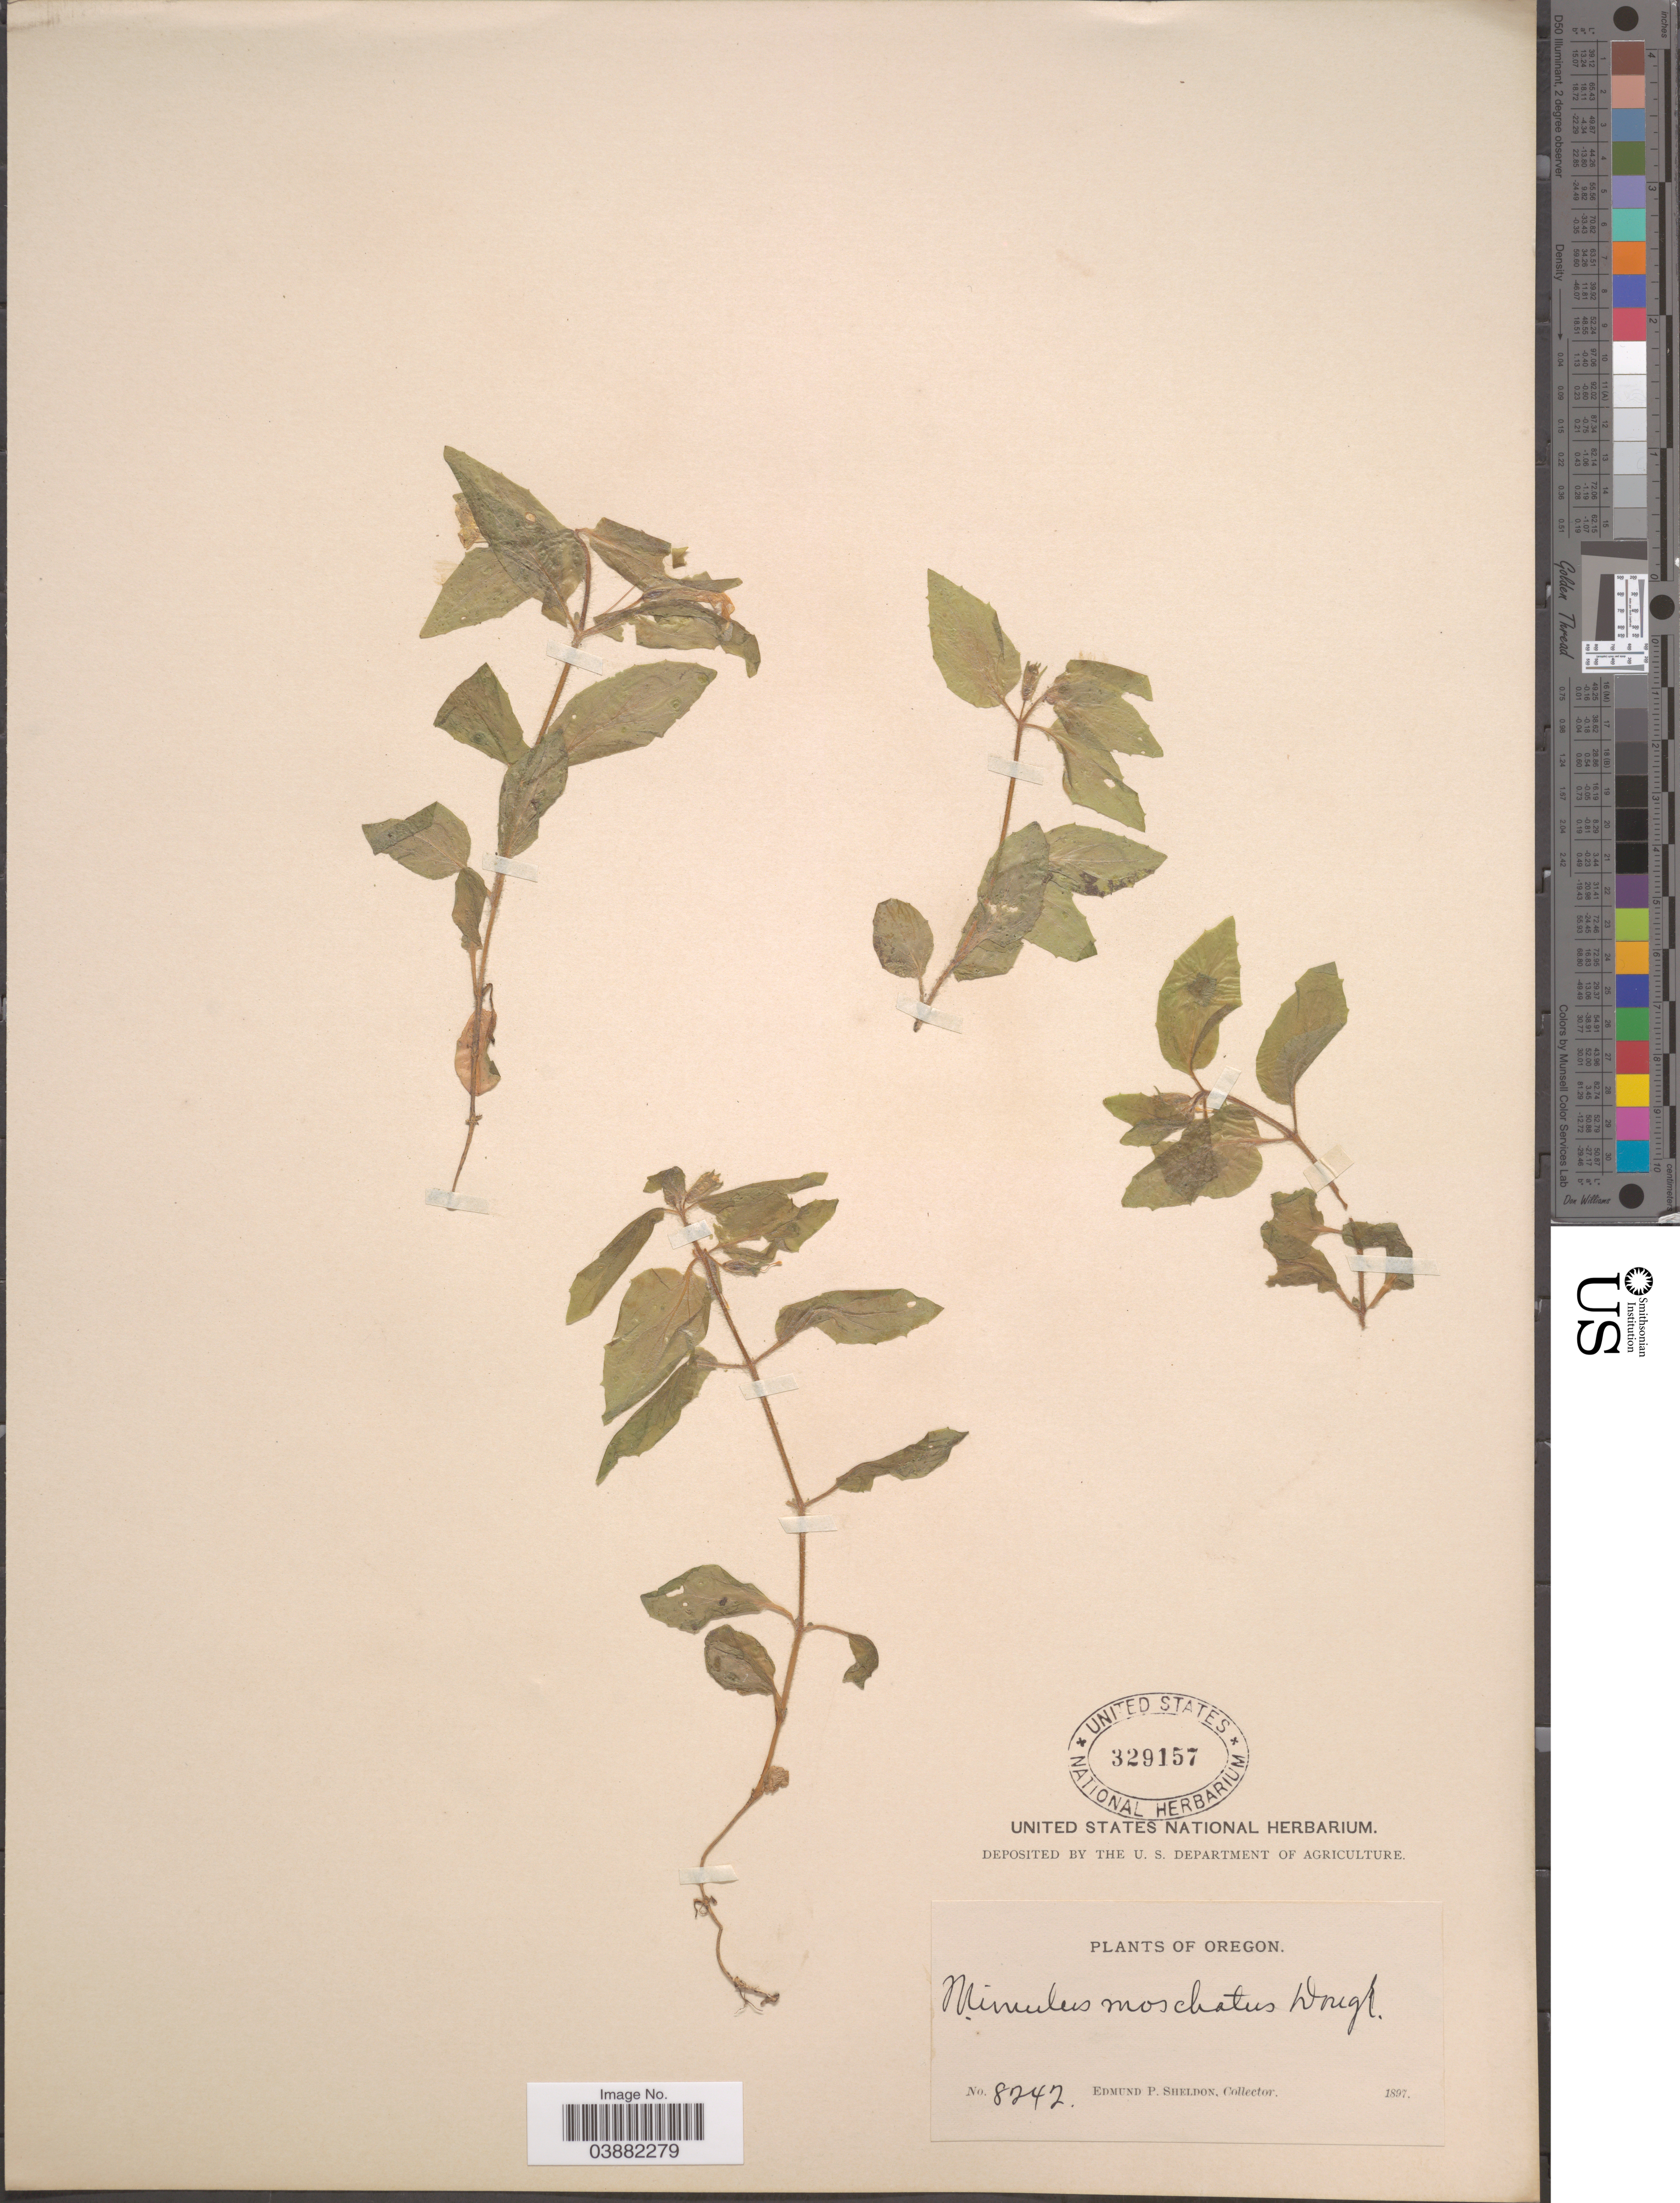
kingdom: Plantae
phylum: Tracheophyta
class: Magnoliopsida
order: Lamiales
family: Phrymaceae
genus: Mimulus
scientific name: Mimulus moschatus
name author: Douglas ex Lindl.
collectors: E. P. Sheldon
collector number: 8242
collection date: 1897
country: United States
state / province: Oregon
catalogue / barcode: US 329157